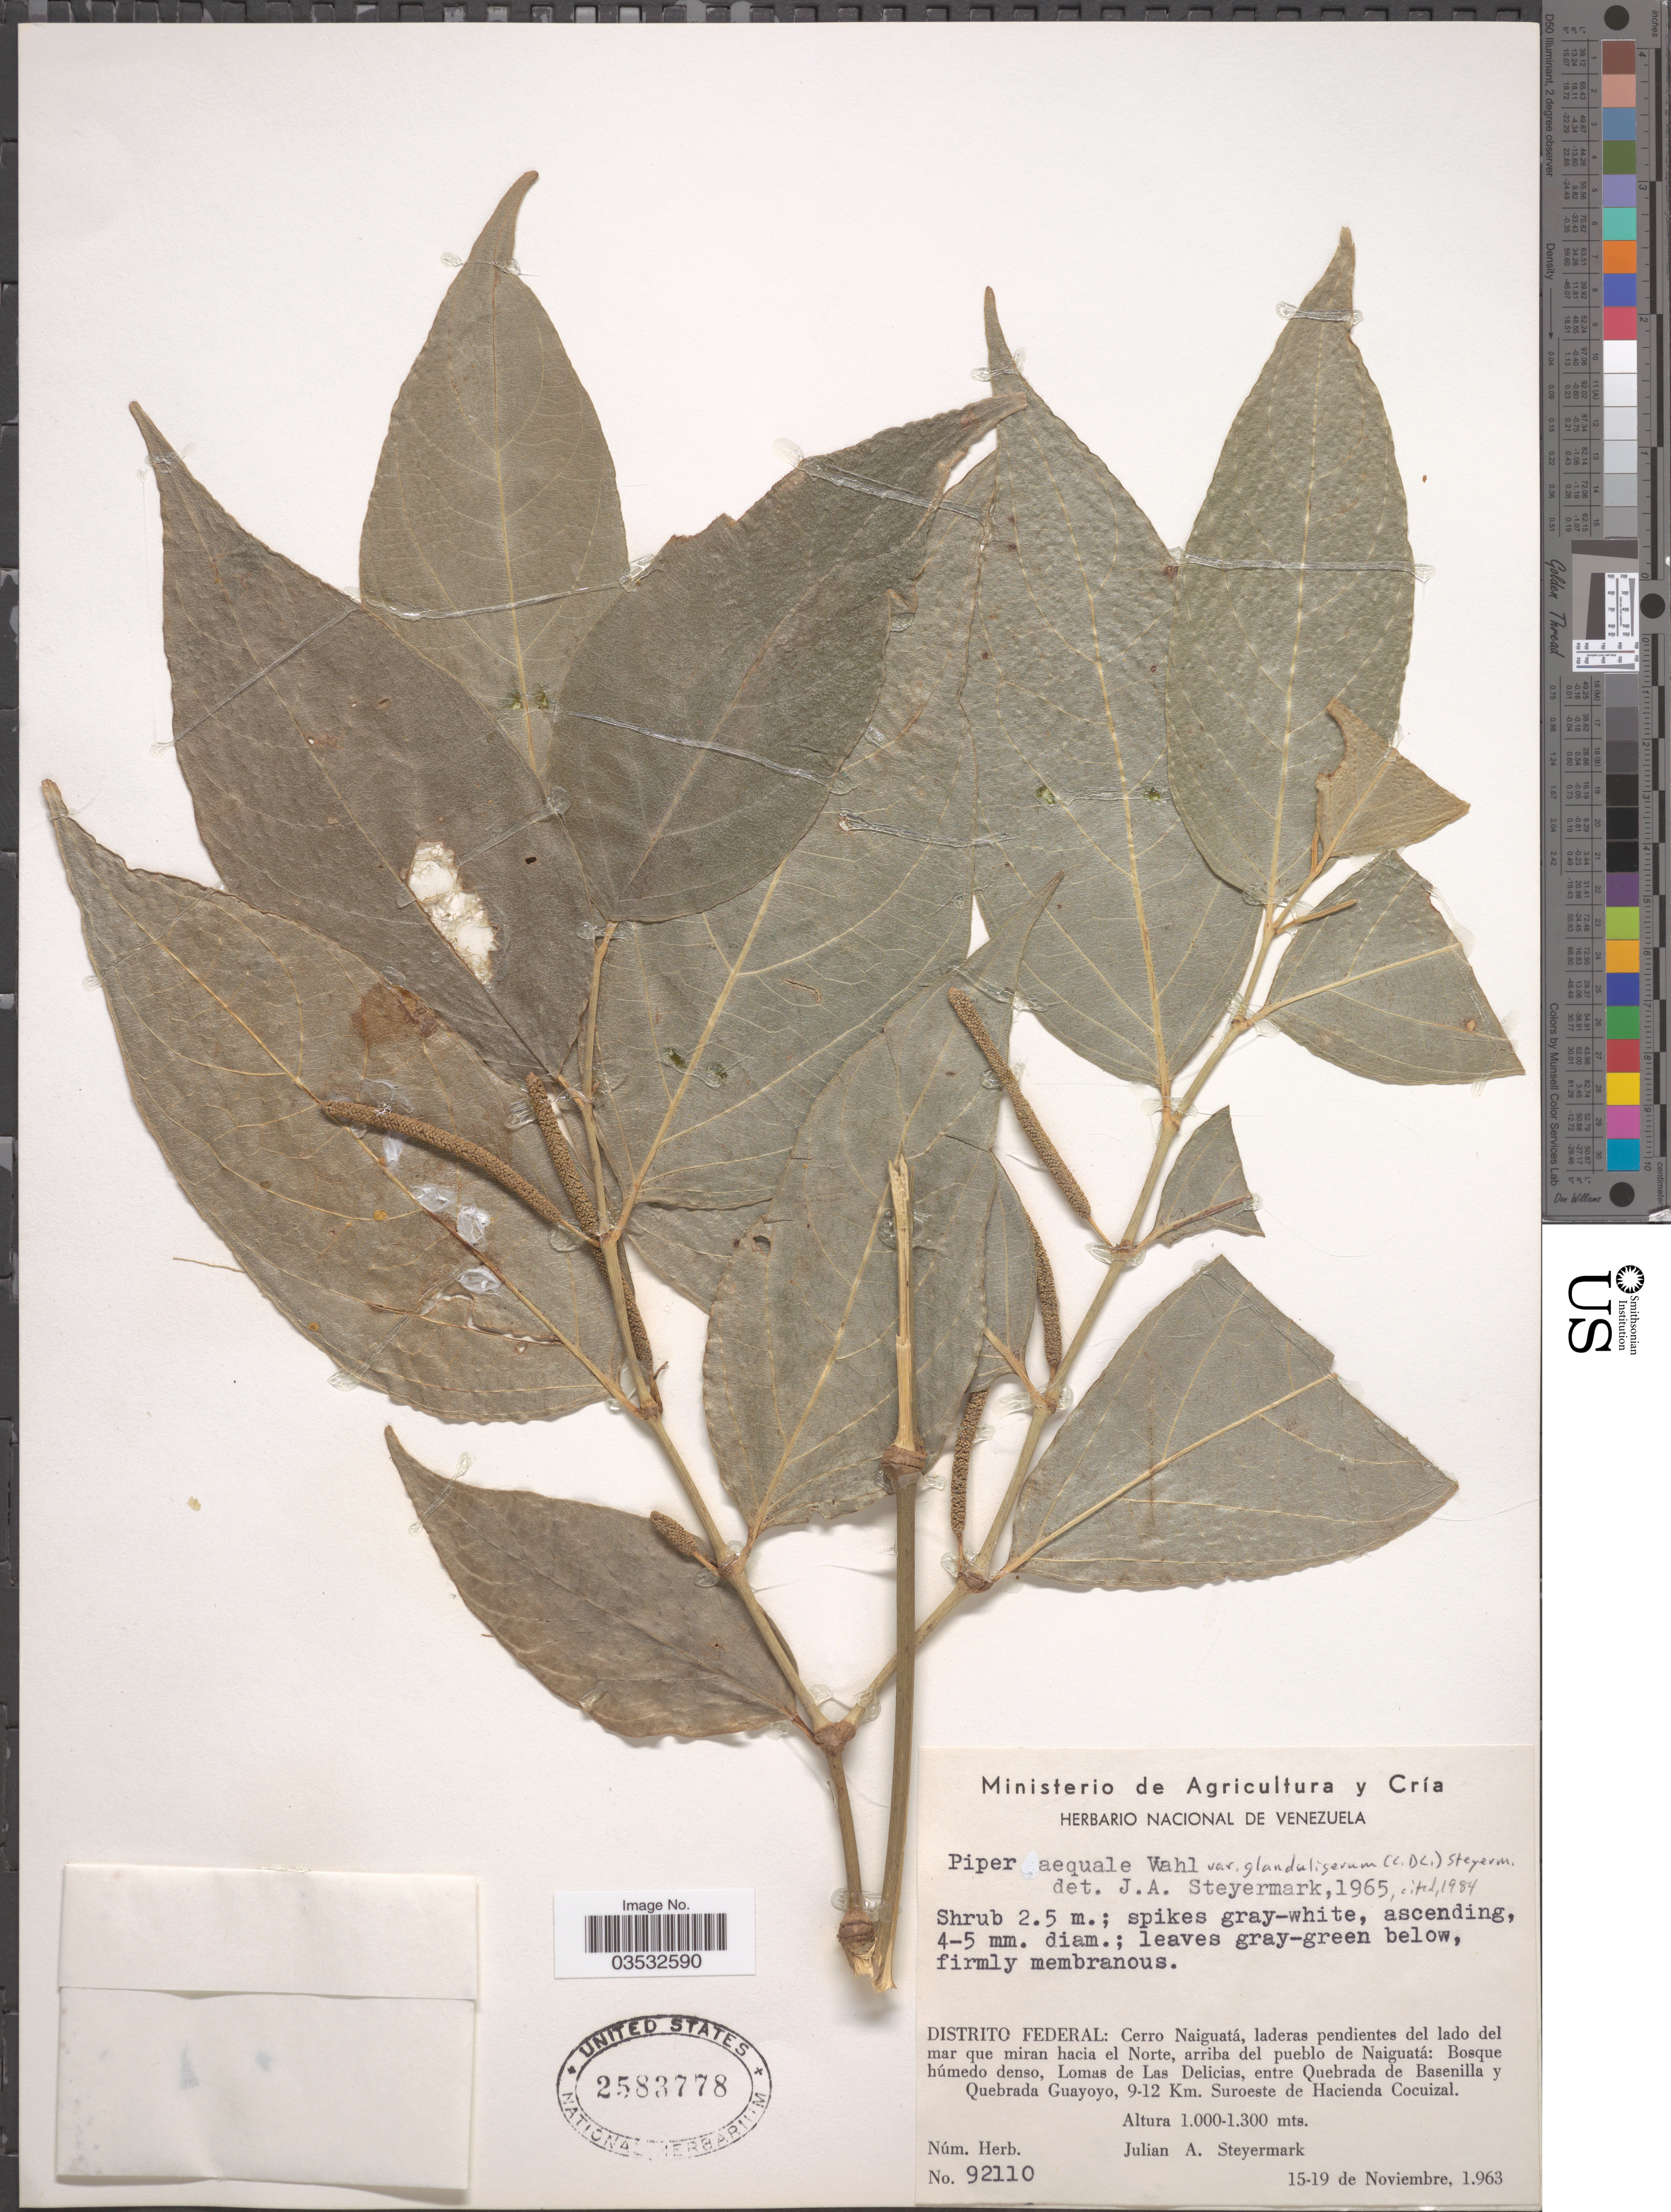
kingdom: Plantae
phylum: Tracheophyta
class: Magnoliopsida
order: Piperales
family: Piperaceae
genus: Piper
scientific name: Piper glanduligerum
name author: C. DC.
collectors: J. Steyermark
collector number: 92110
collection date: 1963-11-15/1963-11-19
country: Venezuela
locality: Distrito Federal: Cerro Naiguatá, laderas pendientes del lado del mar que miran hacia el Norte, arriba del pueblo de Naiguatá: Bosque húmedo denso, Lomas de Las Delicias, entre Quebrada de Basenilla y Quebrada Guayoyo, 9-12 Km. Suroeste de Hacienda Cocuizal.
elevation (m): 1000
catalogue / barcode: US 2583778